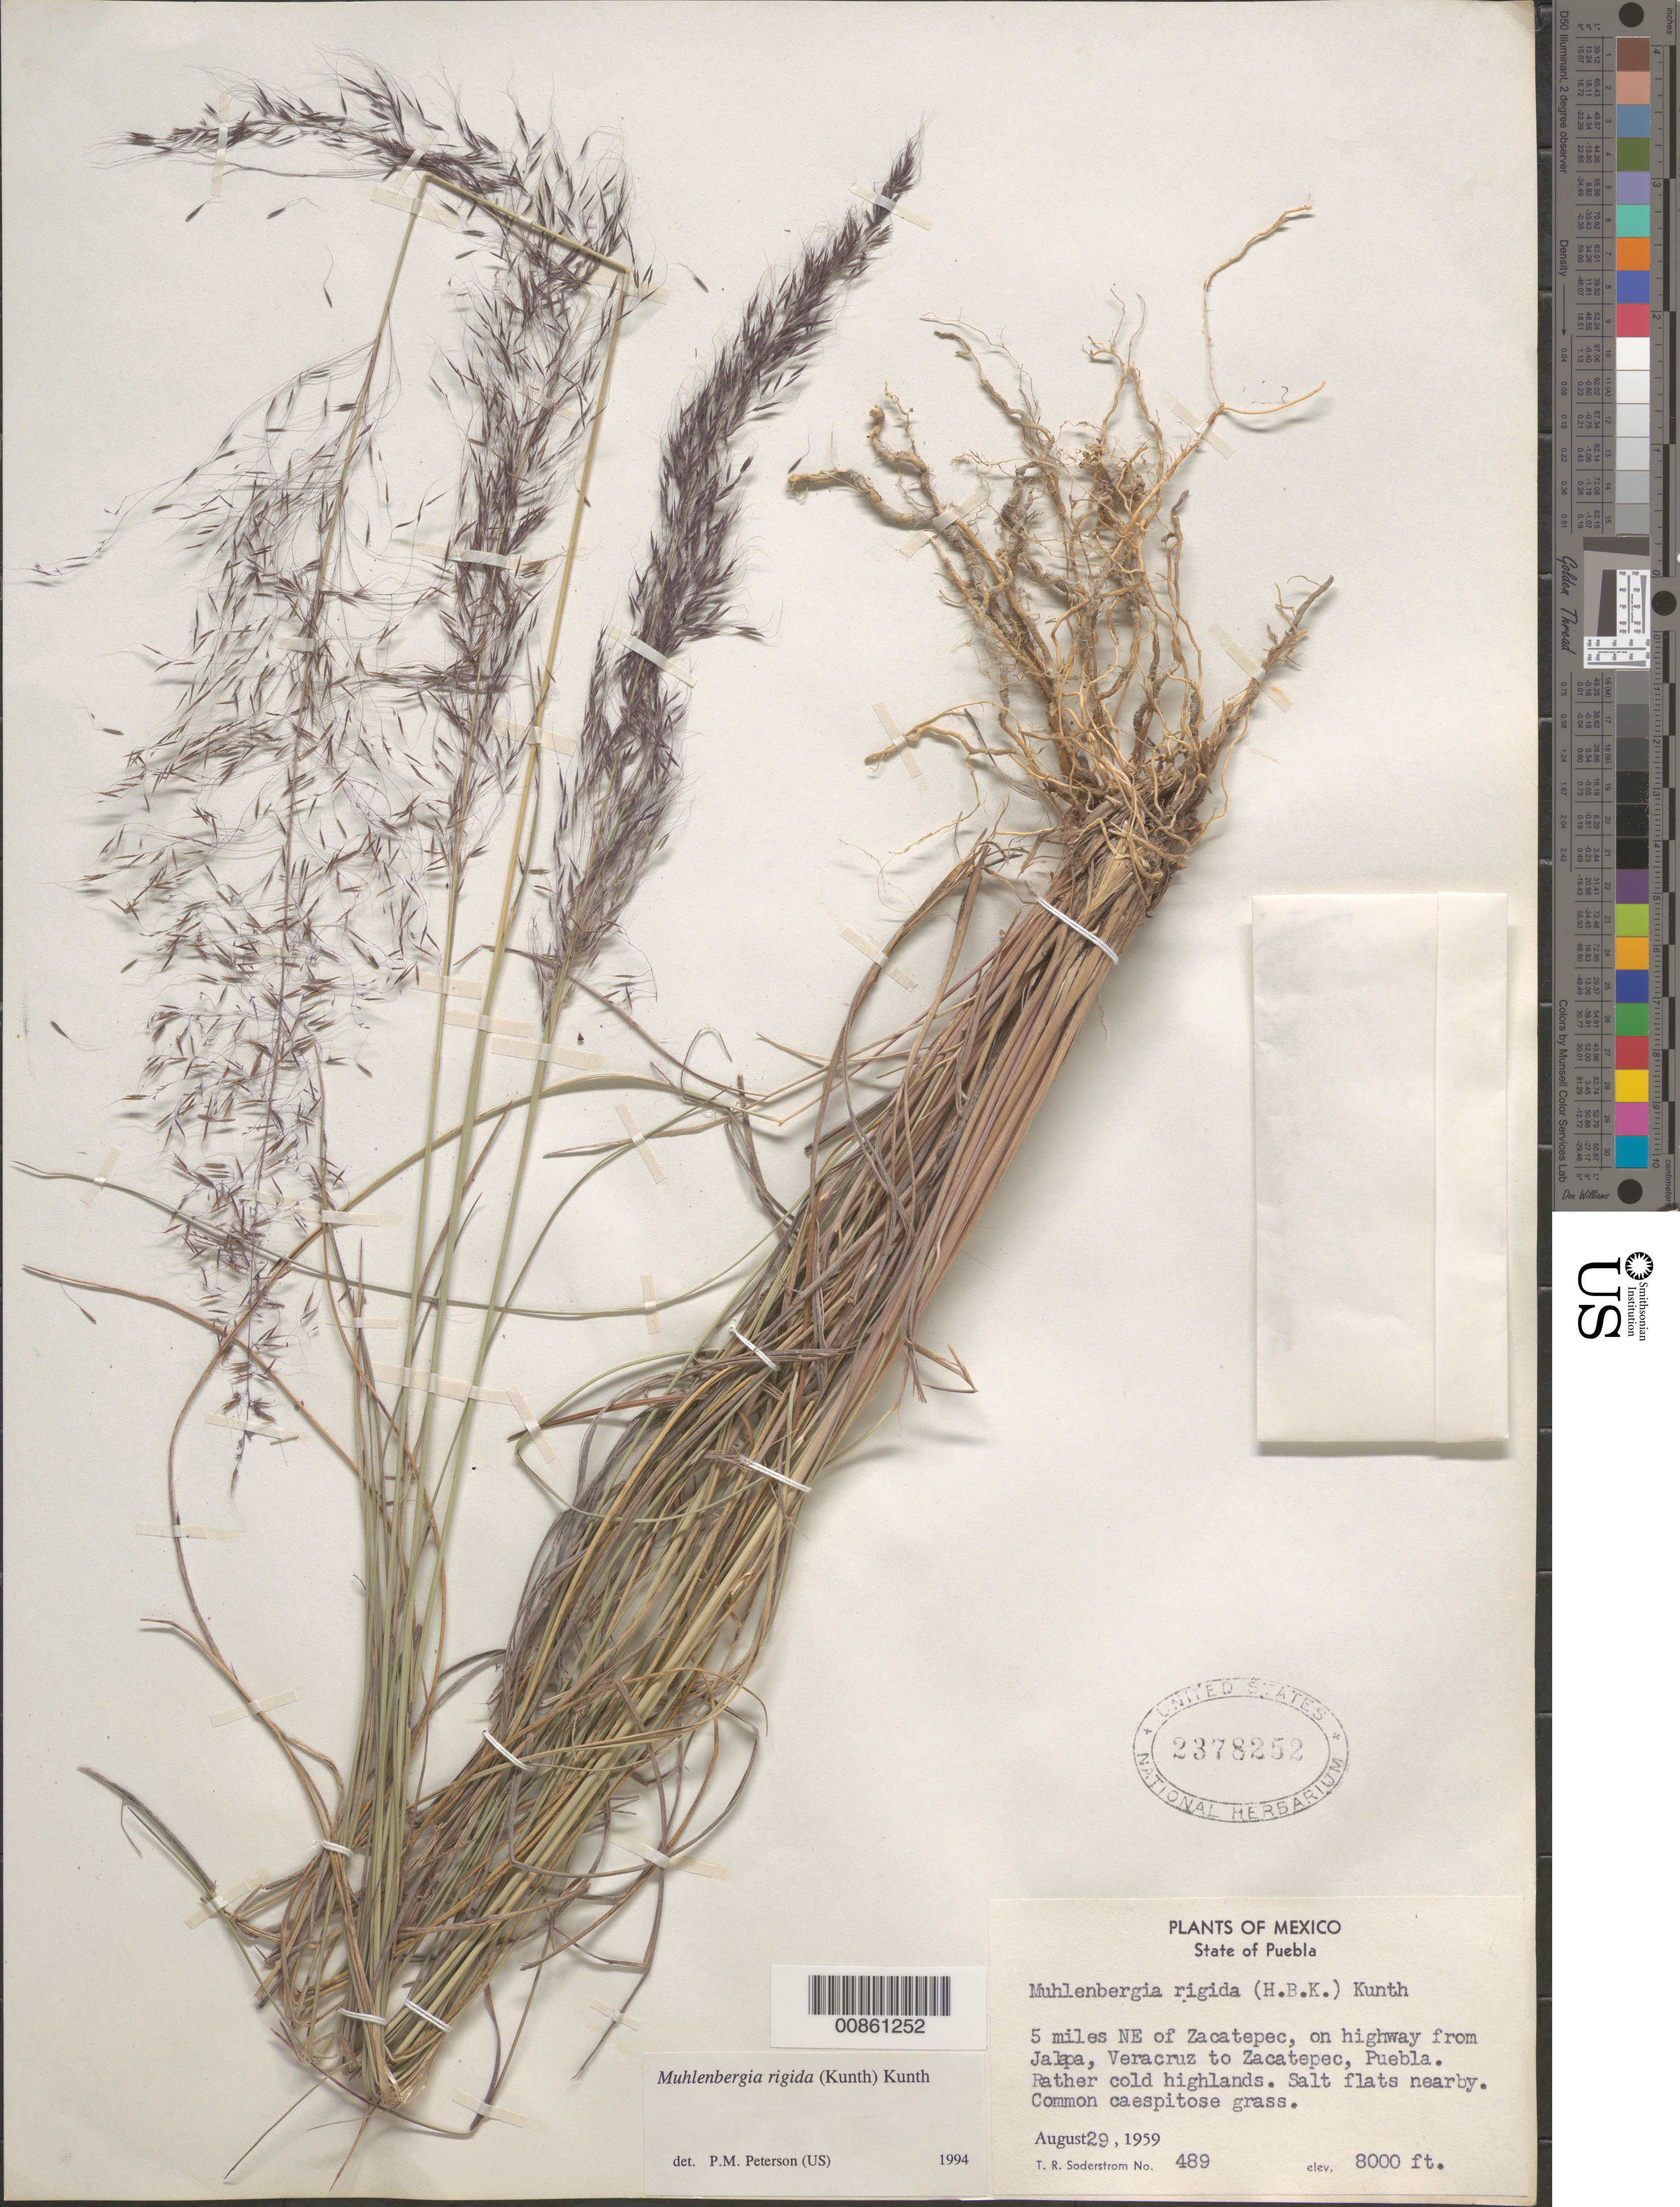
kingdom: Plantae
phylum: Tracheophyta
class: Liliopsida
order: Poales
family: Poaceae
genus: Muhlenbergia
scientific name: Muhlenbergia rigida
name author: (Kunth) Kunth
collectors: T. R. Soderstrom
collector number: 489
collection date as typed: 29 Aug 1959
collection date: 1959-08-29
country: Mexico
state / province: Puebla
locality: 5 mi NE of Zacatepec, Pue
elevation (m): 2438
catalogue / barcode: US 2378252